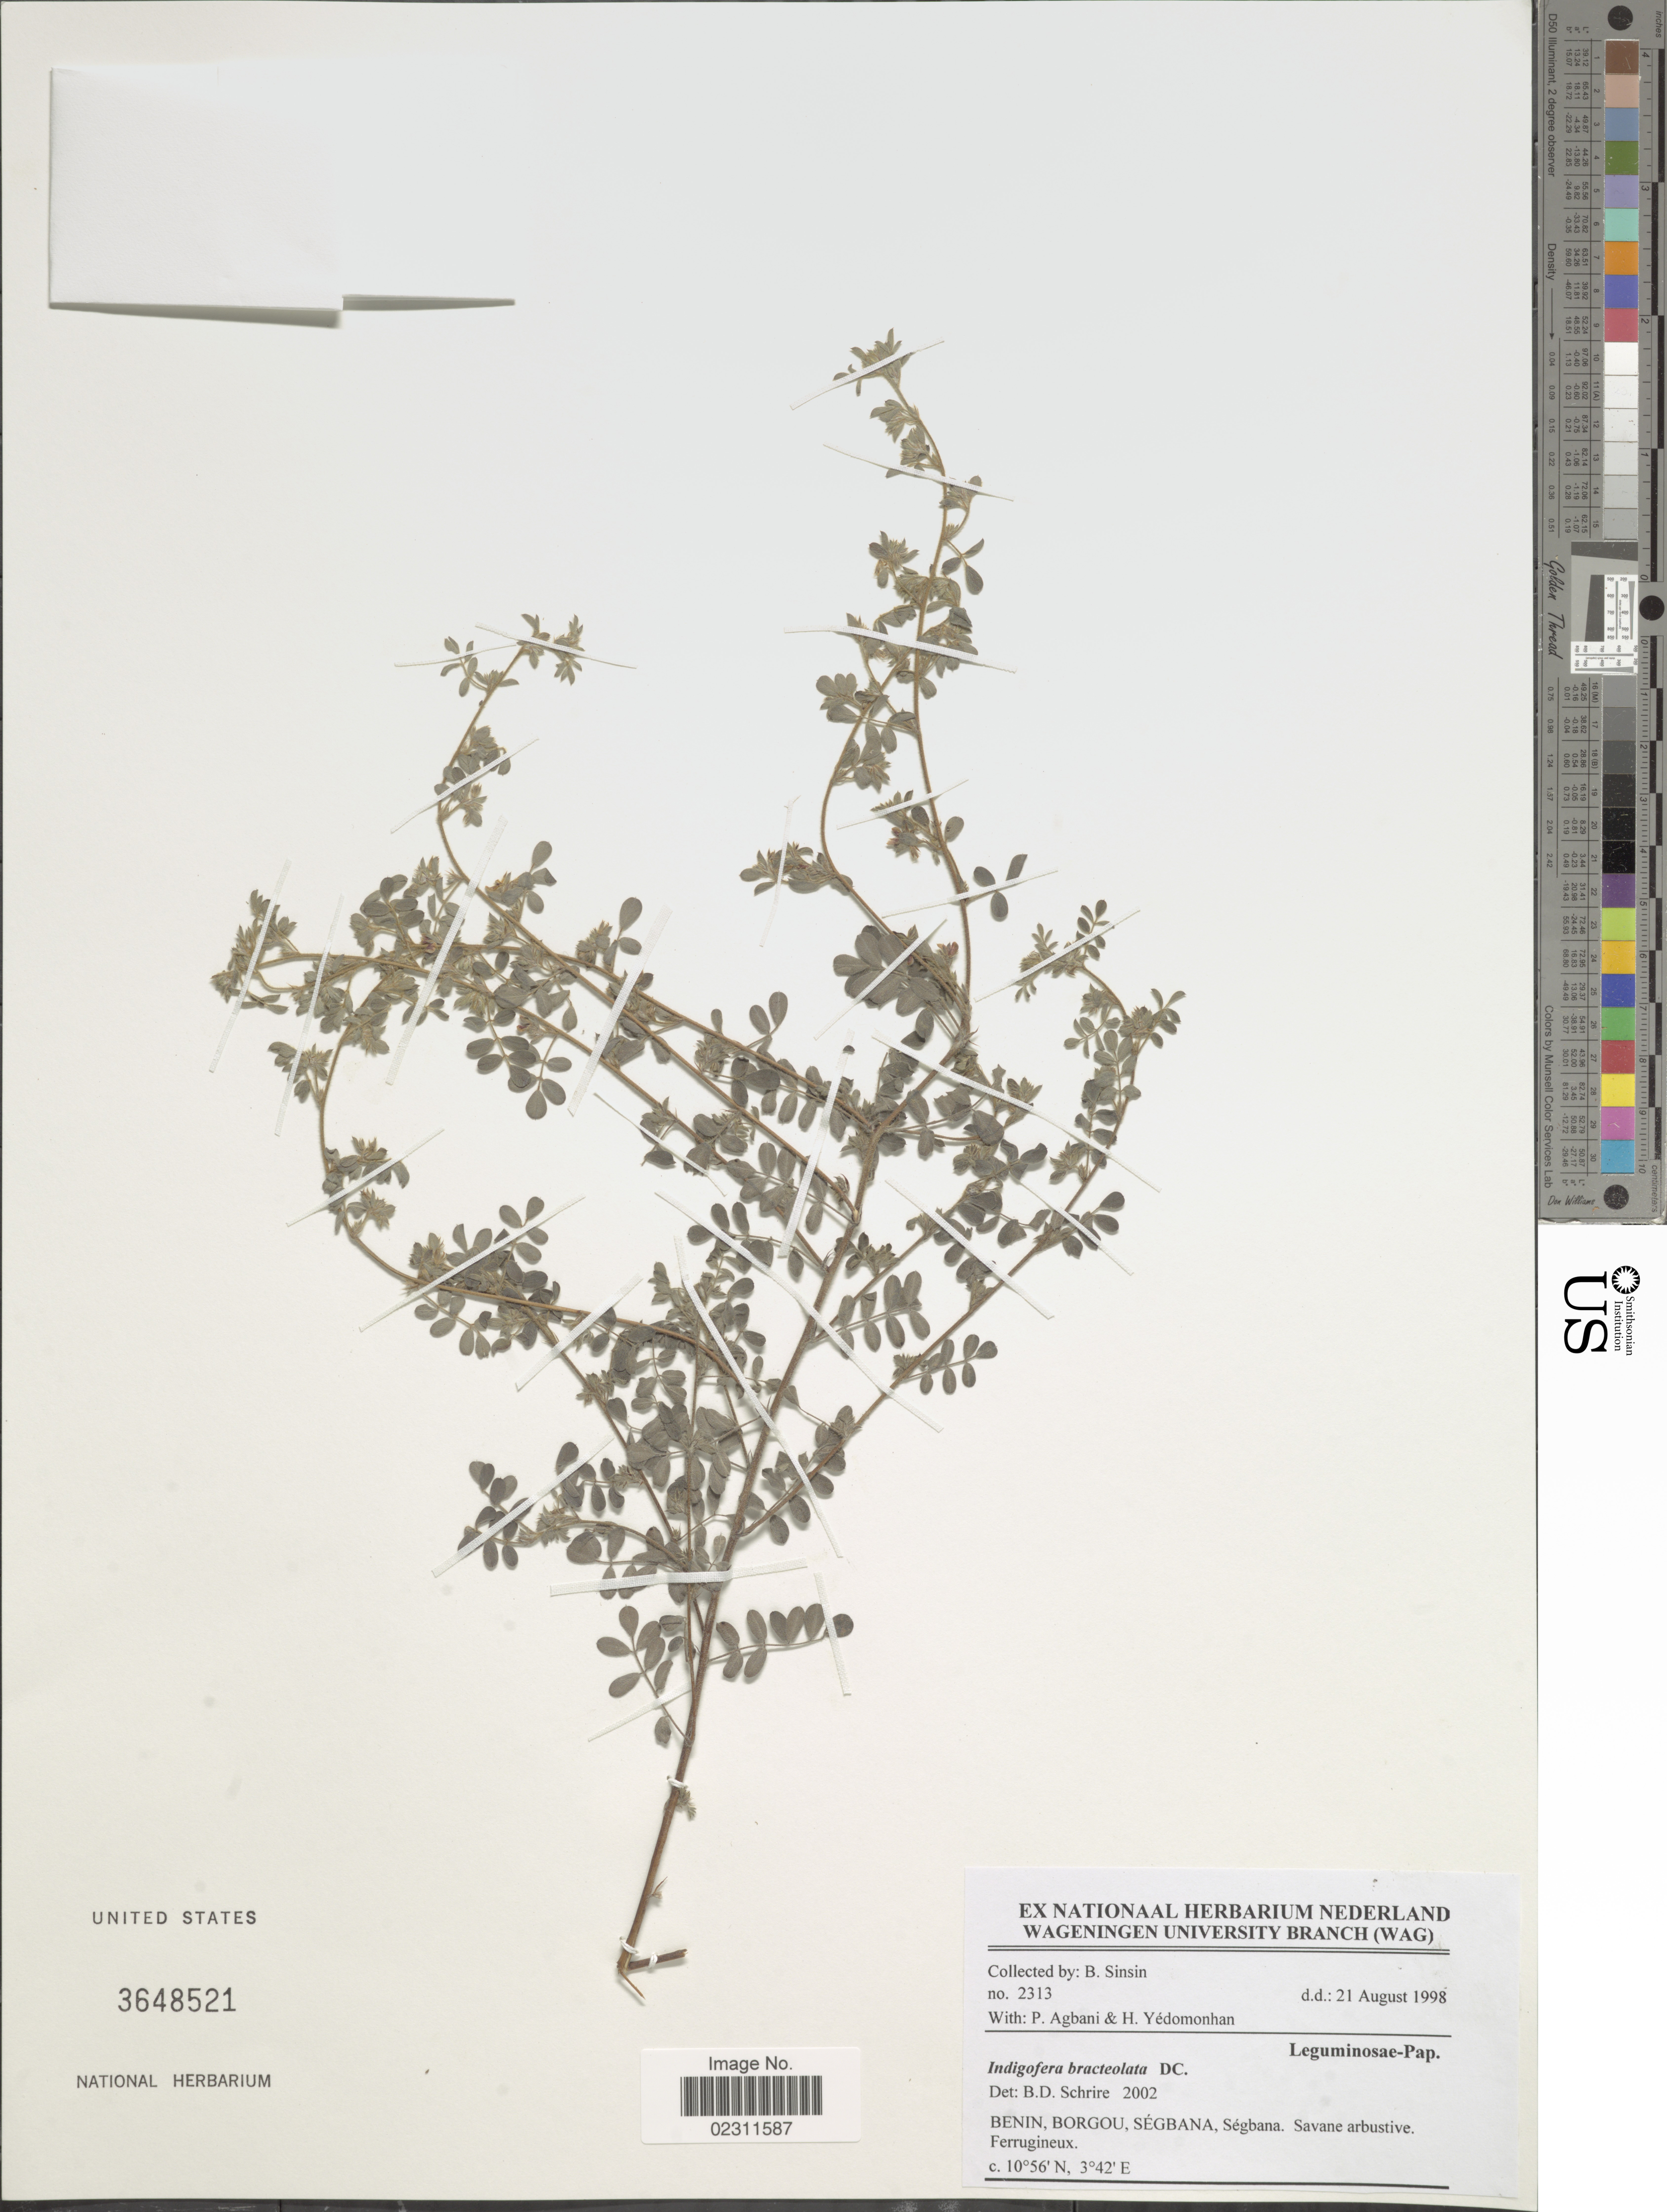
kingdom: Plantae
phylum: Tracheophyta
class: Magnoliopsida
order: Fabales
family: Fabaceae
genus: Indigofera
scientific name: Indigofera bracteolata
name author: DC.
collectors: B. Sinsin, P. Agbani & H. Yedomonhan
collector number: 2313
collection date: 1998-08-21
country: Benin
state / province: Borgou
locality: Segbana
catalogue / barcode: US 3648521